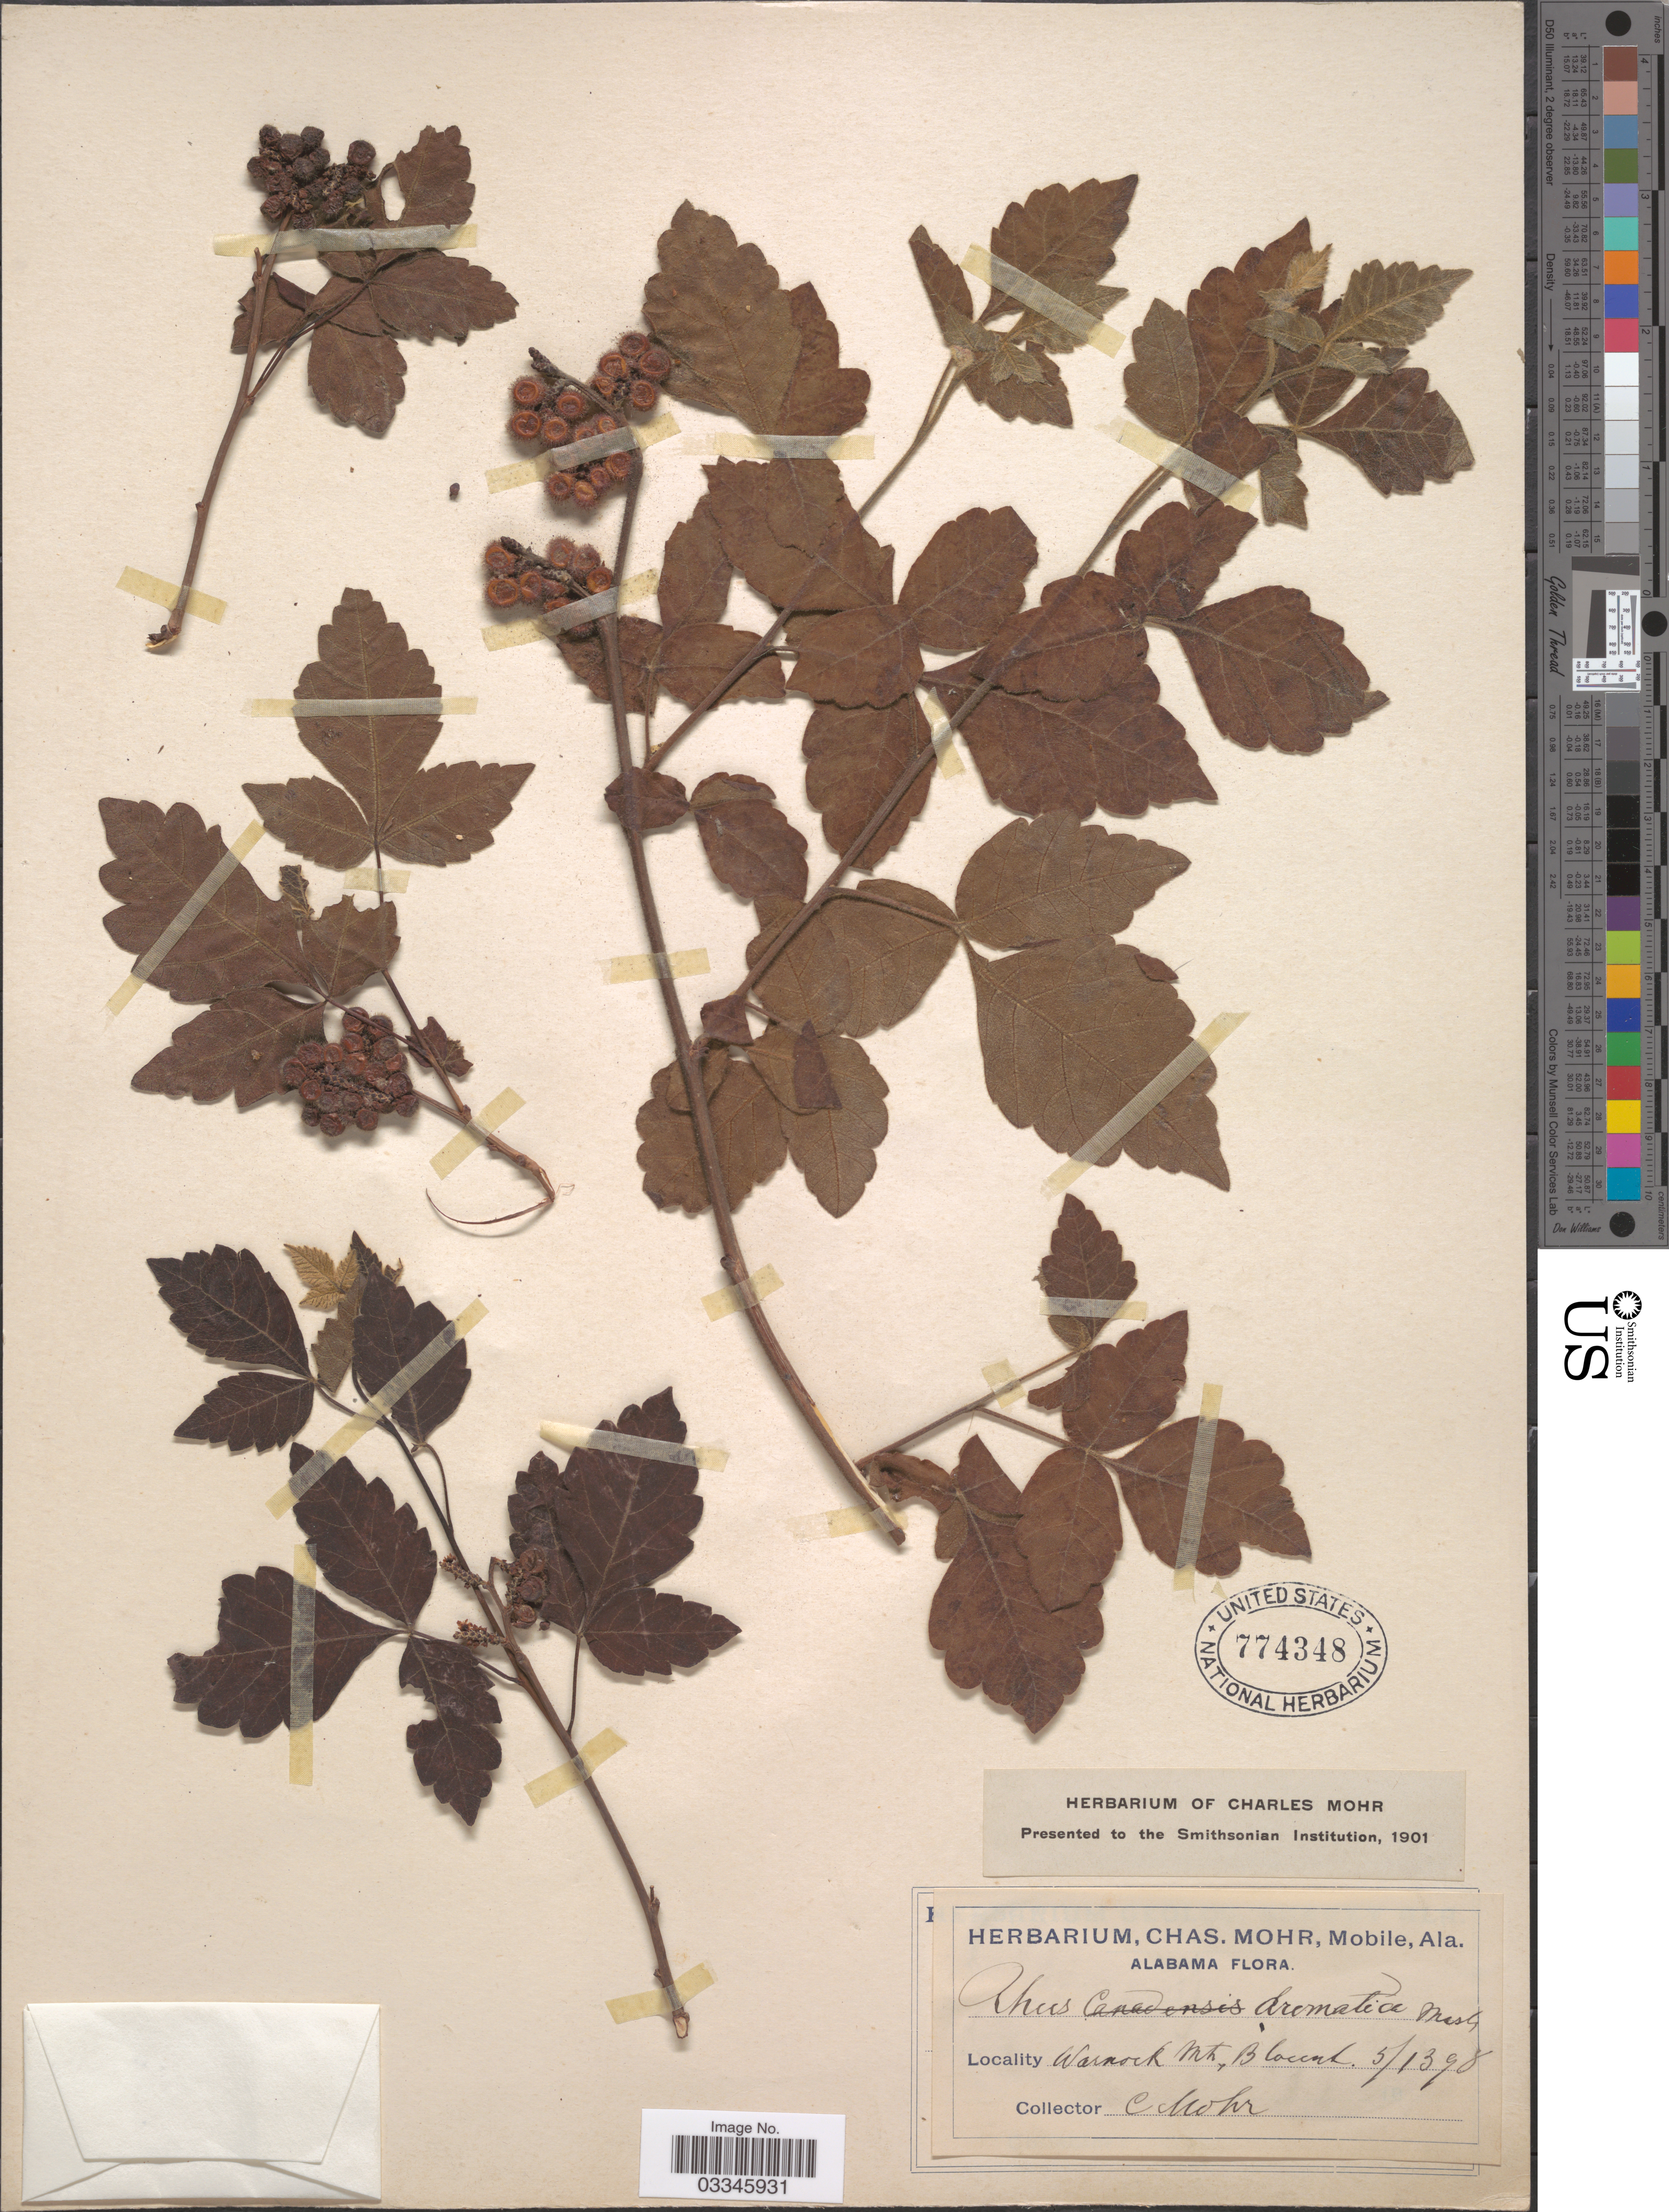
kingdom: Plantae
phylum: Tracheophyta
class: Magnoliopsida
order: Sapindales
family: Anacardiaceae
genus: Rhus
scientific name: Rhus crenata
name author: Thunb.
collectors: C. Mohr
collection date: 1898-05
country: United States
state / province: Alabama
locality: Warnock Mts, Blount.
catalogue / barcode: US 774348